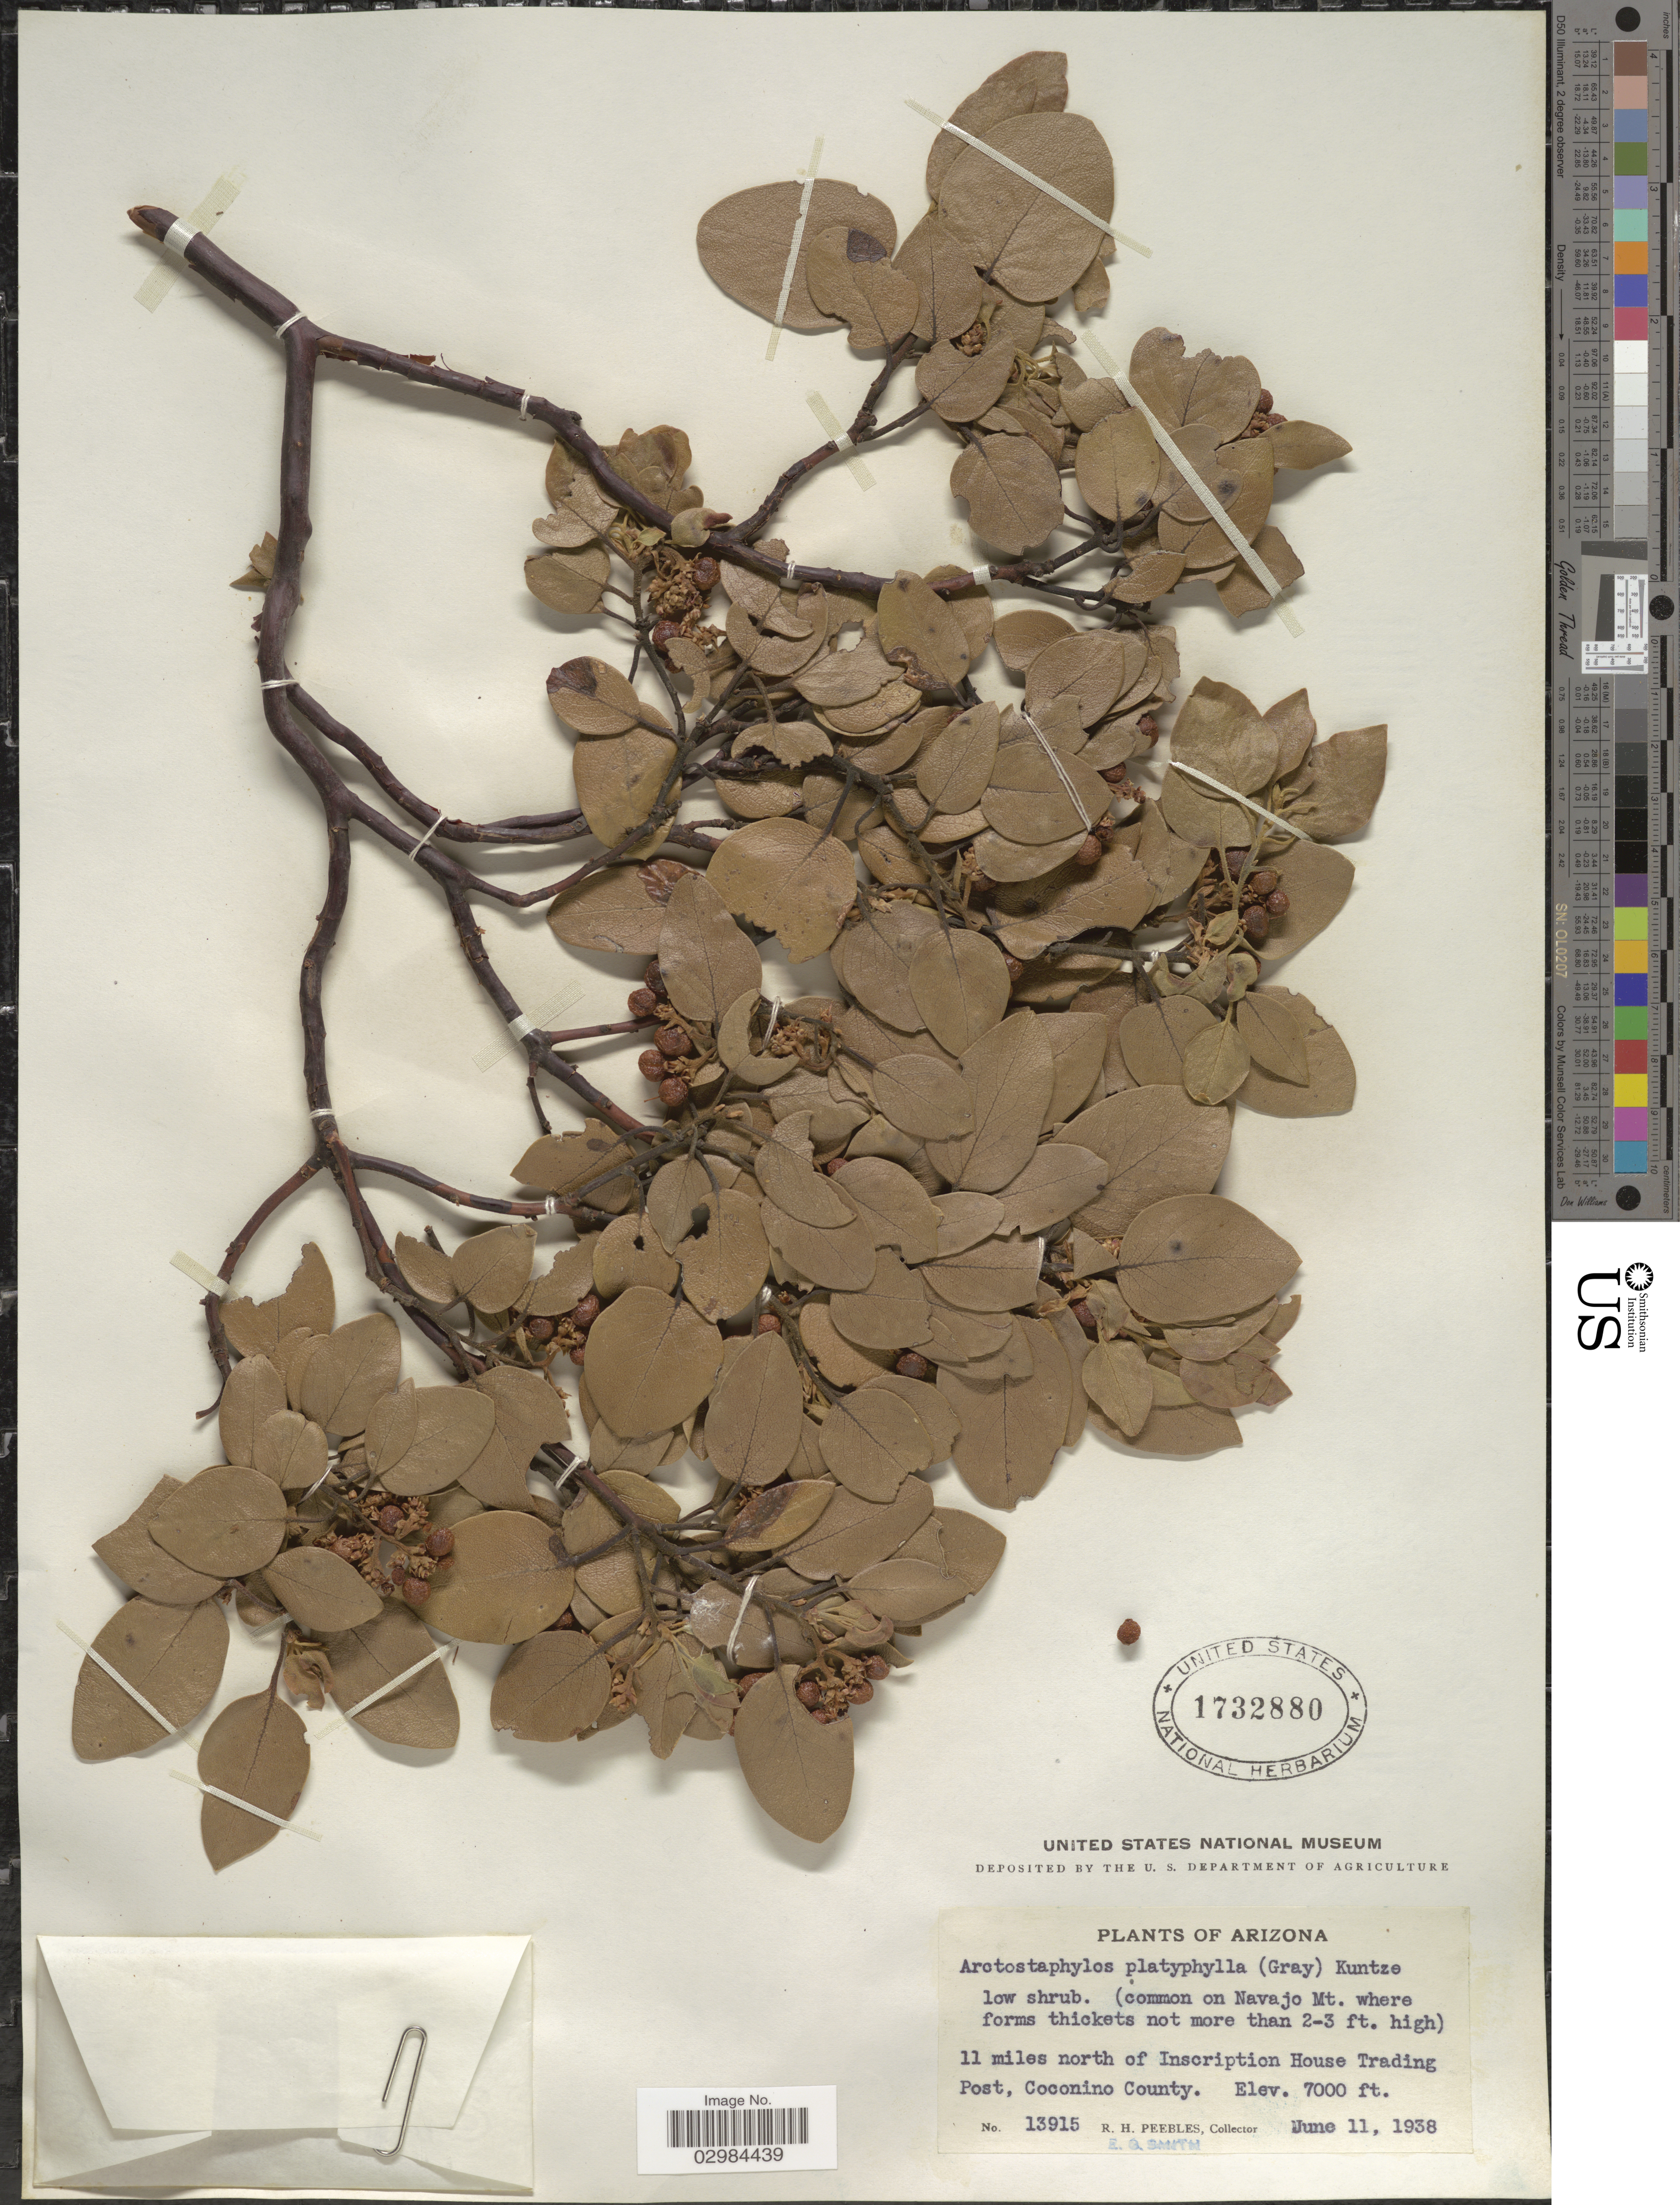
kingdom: Plantae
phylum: Tracheophyta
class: Magnoliopsida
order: Ericales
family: Ericaceae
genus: Arctostaphylos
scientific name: Arctostaphylos platyphylla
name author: (A. Gray) Kuntze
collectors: R. H. Peebles & E. G. Smith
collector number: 13915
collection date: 1938-06-11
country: United States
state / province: Arizona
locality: (Common on Navajo Mt.). 11 miles north of Inscription House Trading Post, Coconino County.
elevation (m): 2134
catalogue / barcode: US 1732880